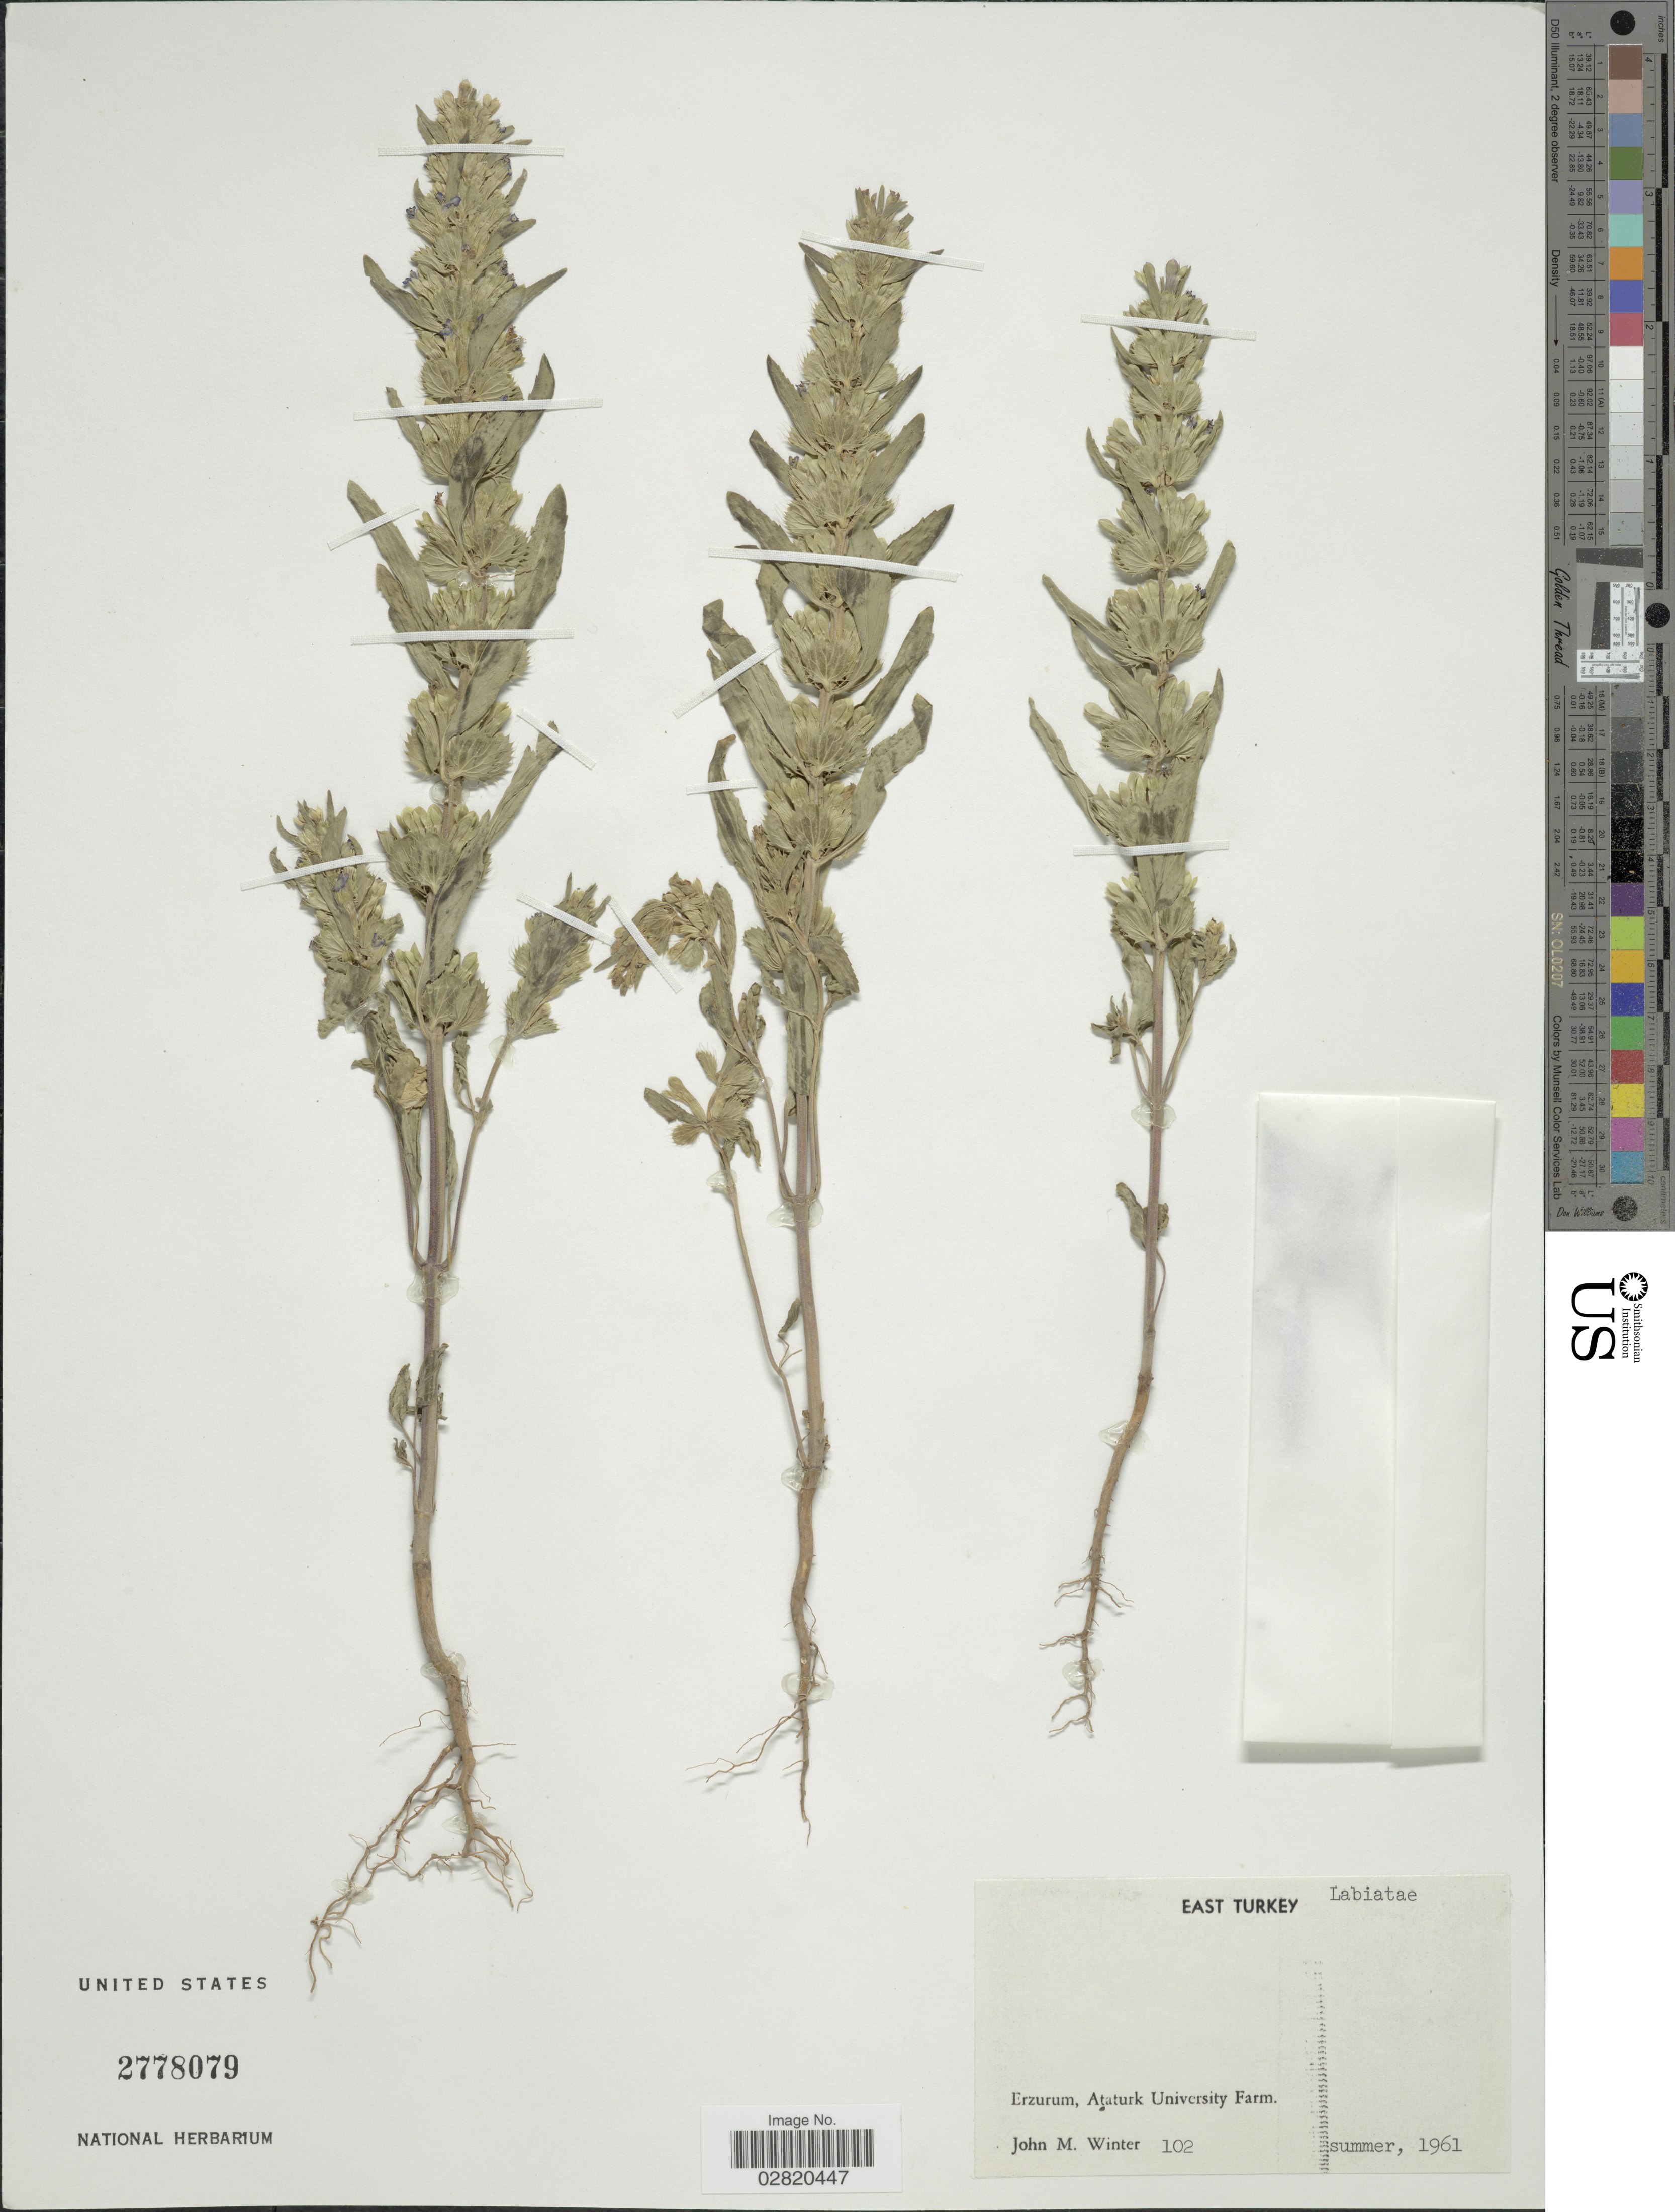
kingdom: Plantae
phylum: Tracheophyta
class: Magnoliopsida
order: Lamiales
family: Lamiaceae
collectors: J. M. Winter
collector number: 102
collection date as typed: summer, 1961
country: Turkey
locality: East Turkey, Erzurum, Ataturk University Farm.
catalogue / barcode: US 2778079